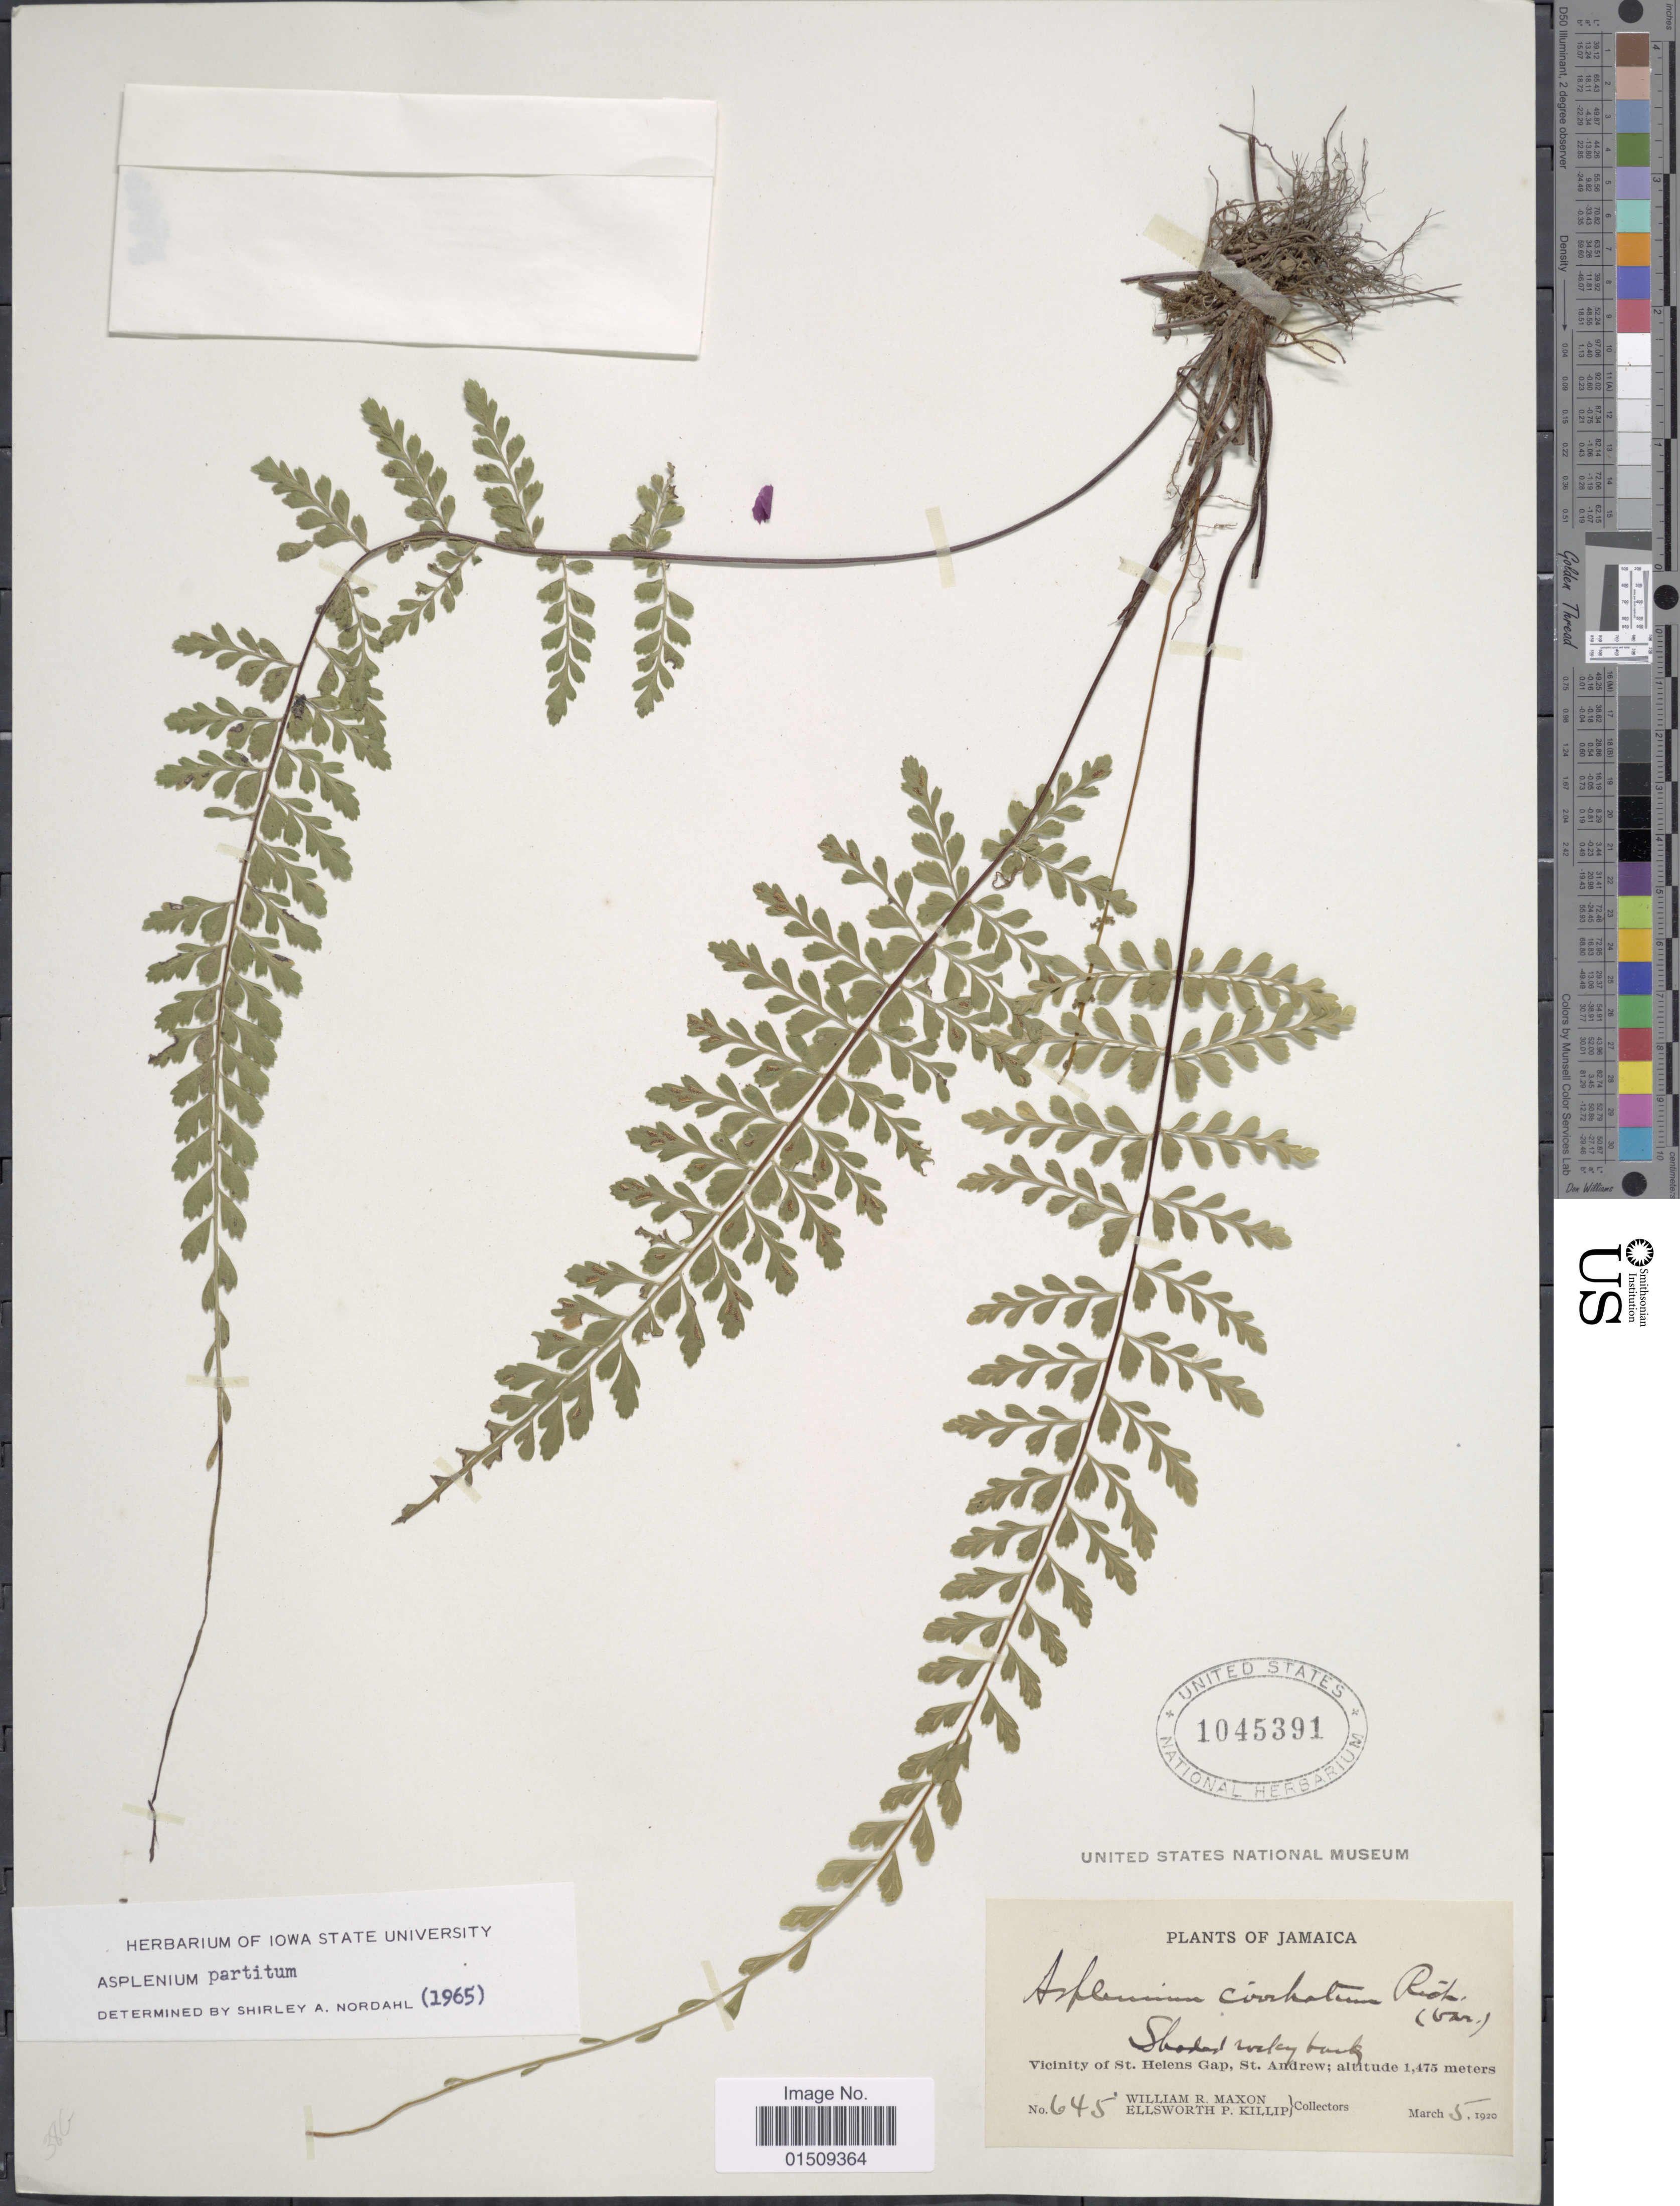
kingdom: Plantae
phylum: Tracheophyta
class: Polypodiopsida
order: Polypodiales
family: Aspleniaceae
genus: Asplenium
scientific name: Asplenium radicans var. partitum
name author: (Klotzsch) Hieron.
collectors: W. R. Maxon & E. P. Killip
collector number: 645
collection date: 1920-03-05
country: Jamaica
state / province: Saint Andrew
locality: Vicinity of St. Helens Gap, St. Andrew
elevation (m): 1475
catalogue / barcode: US 1045391